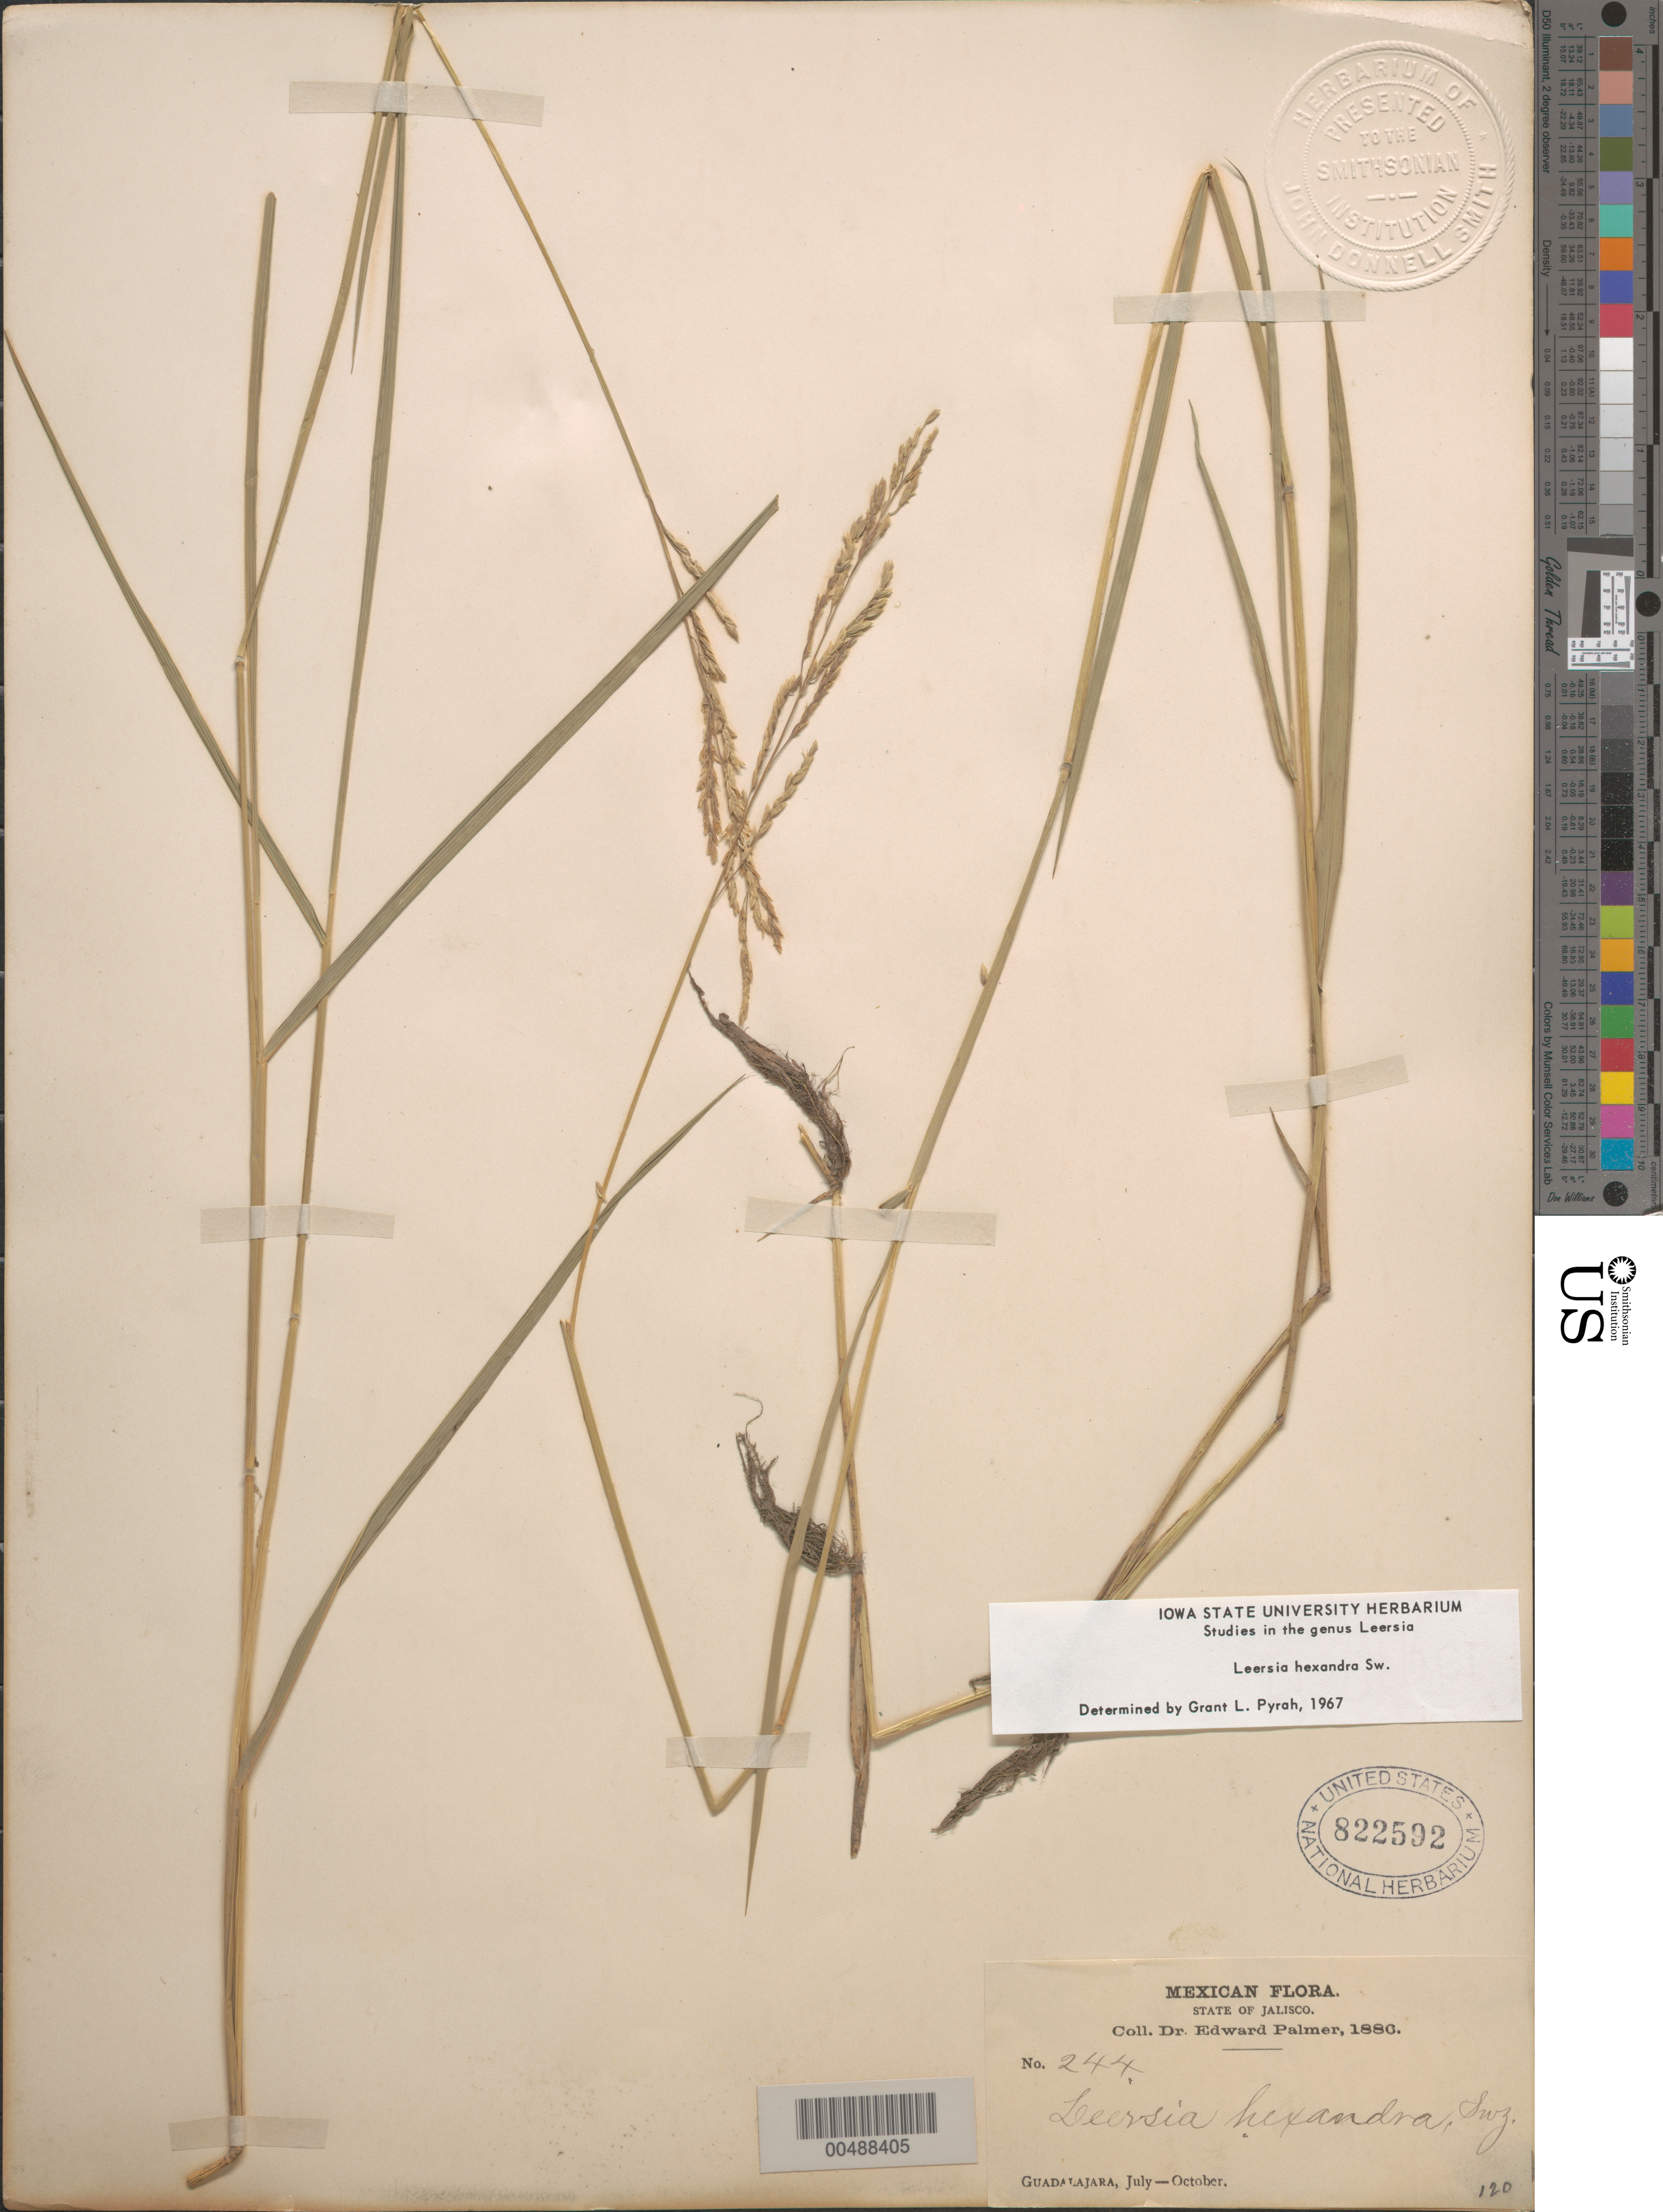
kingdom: Plantae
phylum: Tracheophyta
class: Liliopsida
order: Poales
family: Poaceae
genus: Leersia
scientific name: Leersia hexandra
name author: Sw.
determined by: Pyrah, G. L.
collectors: E. Palmer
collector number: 244/120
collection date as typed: Jul 1886 to Oct 1886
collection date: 1886-07/1886-10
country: Mexico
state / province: Jalisco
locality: Guadalajara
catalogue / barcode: US 822502